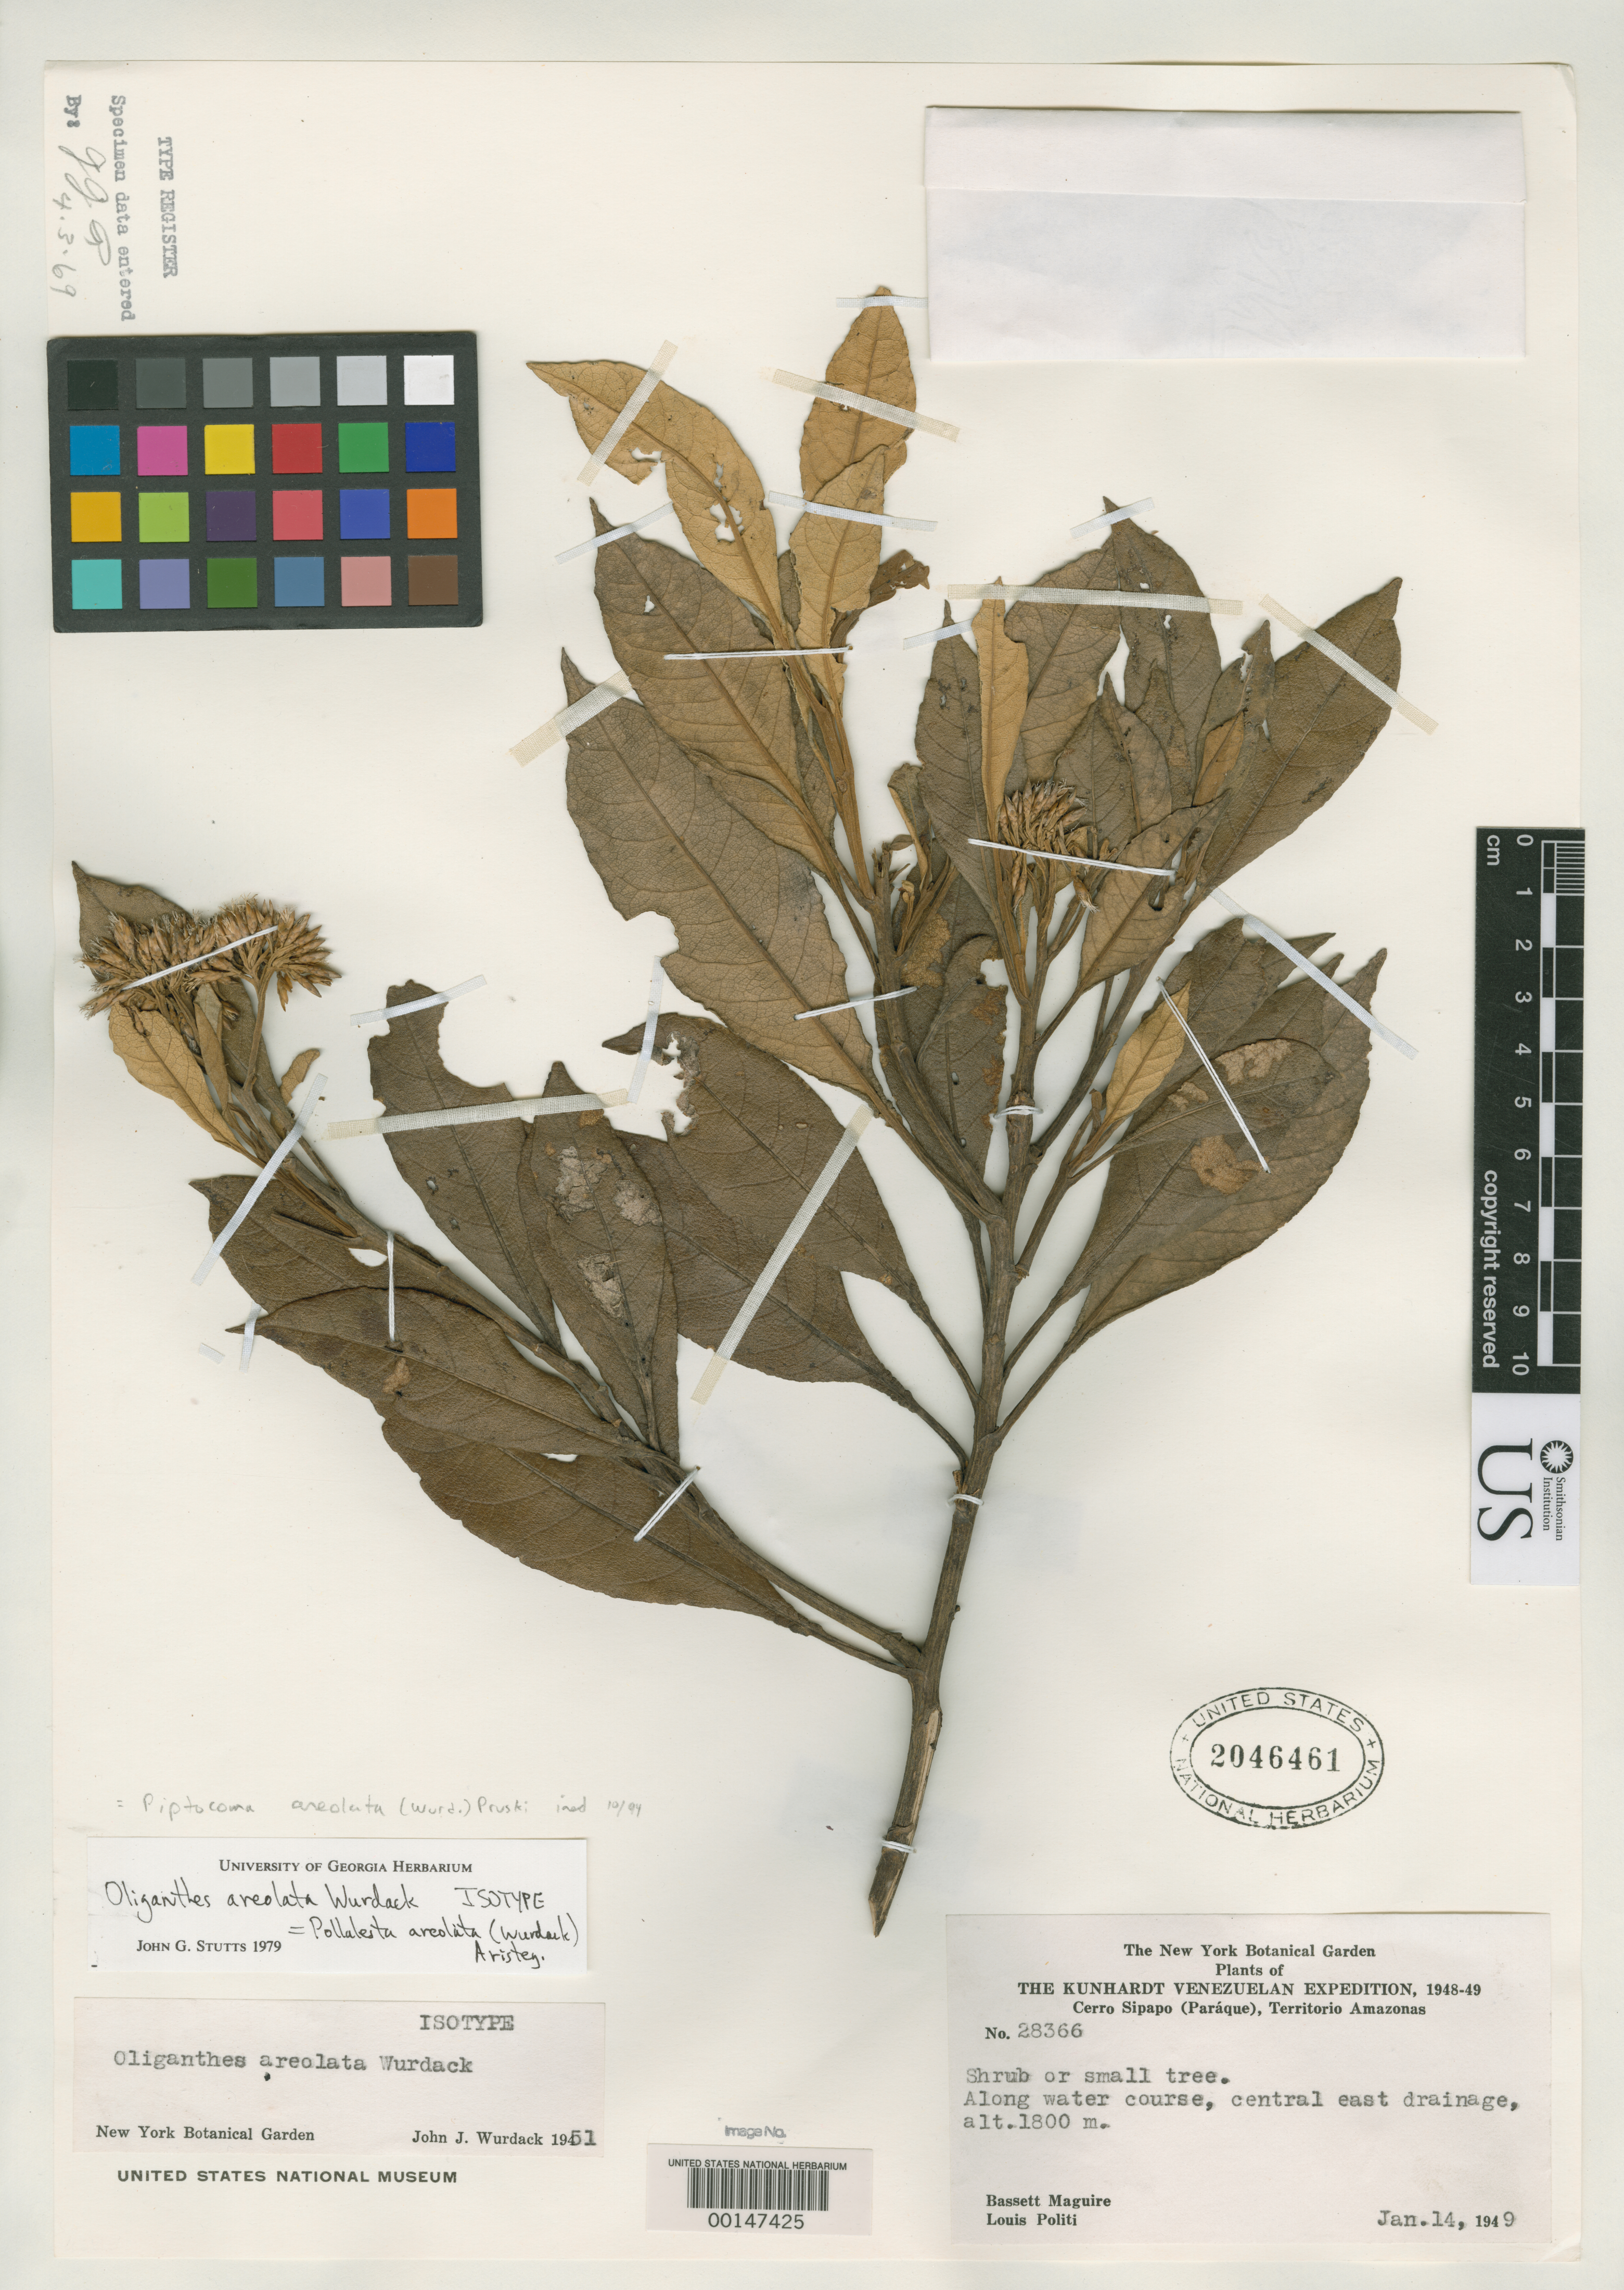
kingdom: Plantae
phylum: Tracheophyta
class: Magnoliopsida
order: Asterales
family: Asteraceae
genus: Oliganthes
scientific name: Oliganthes areolata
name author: Wurdack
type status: Isotype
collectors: B. Maguire & L. Politi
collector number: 28366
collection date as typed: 14 Jan 1949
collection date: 1949-01-14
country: Venezuela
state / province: Amazonas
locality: Cerro Sipapo.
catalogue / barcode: US 2046461